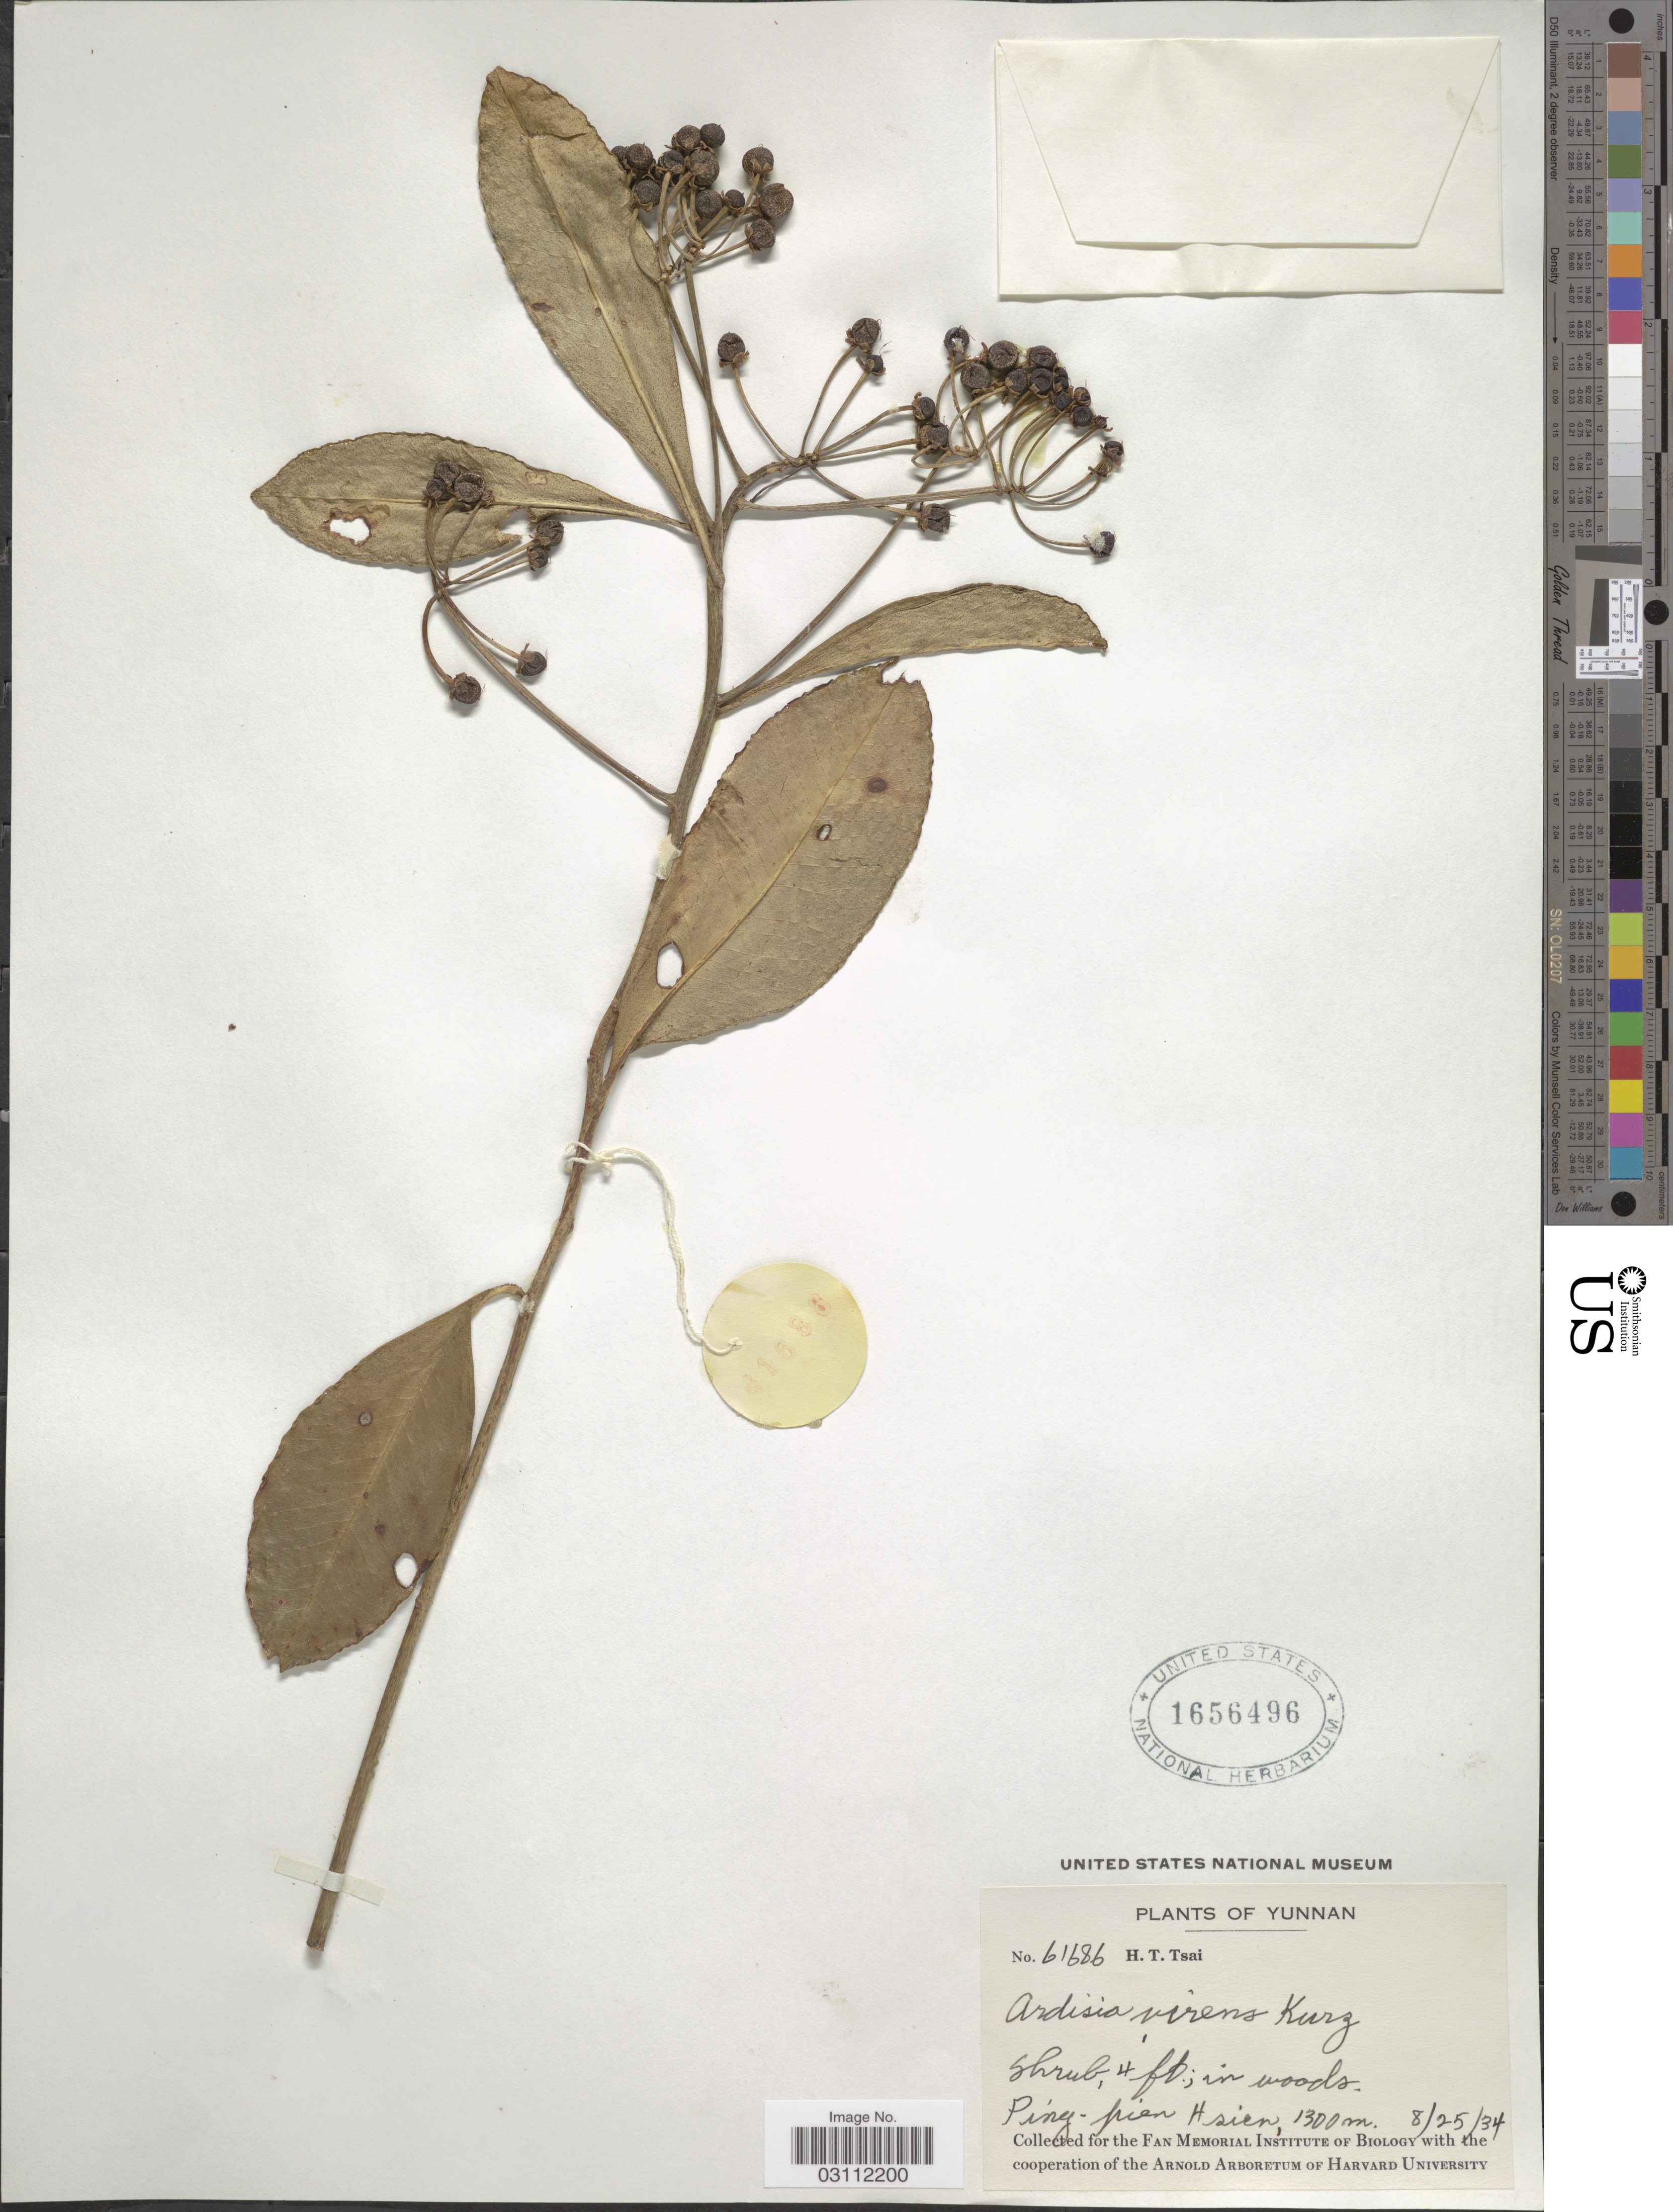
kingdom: Plantae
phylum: Tracheophyta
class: Magnoliopsida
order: Ericales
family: Primulaceae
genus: Ardisia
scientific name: Ardisia virens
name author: Kurz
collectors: H. Tsai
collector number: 61686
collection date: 1934-08-25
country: China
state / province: Yunnan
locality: Ping-pien Hsien.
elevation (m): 1300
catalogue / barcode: US 1656496